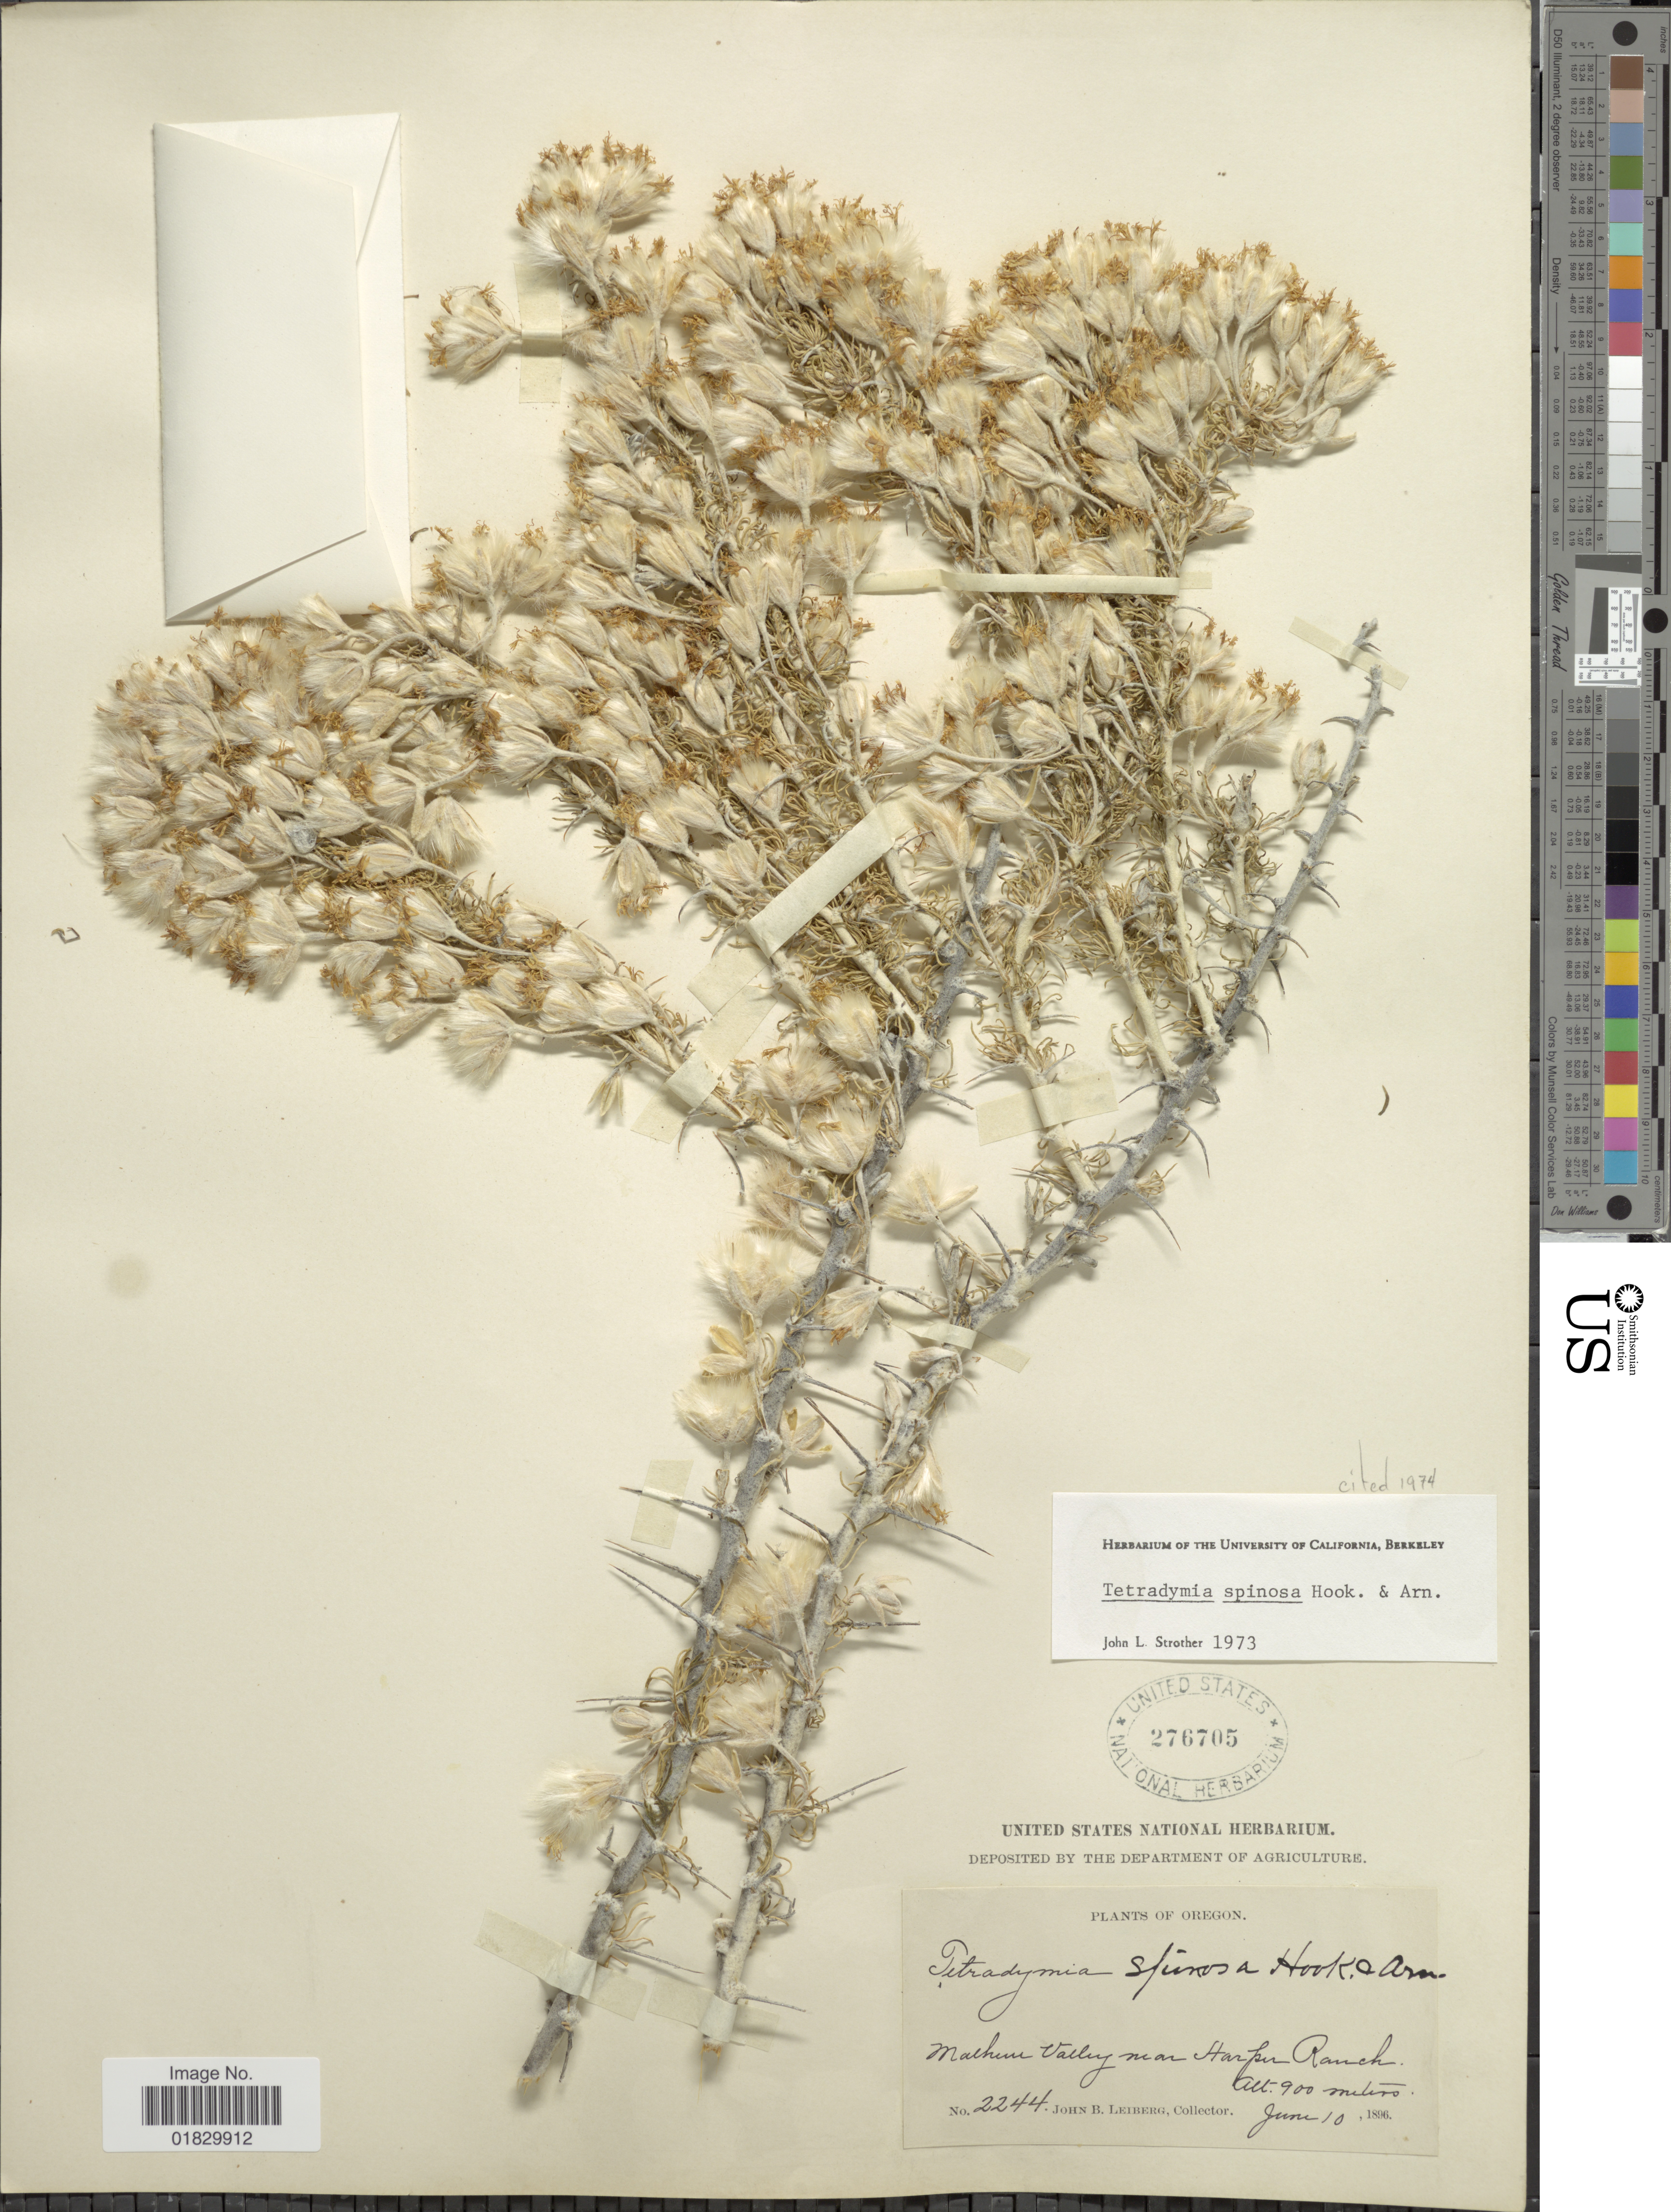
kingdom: Plantae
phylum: Tracheophyta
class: Magnoliopsida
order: Asterales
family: Asteraceae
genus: Tetradymia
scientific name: Tetradymia spinosa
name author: Hook. & Arn.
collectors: J. B. Leiberg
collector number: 2244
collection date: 1896-06-10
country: United States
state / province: Oregon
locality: Malhun Valley, near Harper Ranch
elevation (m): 900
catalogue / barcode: US 276705